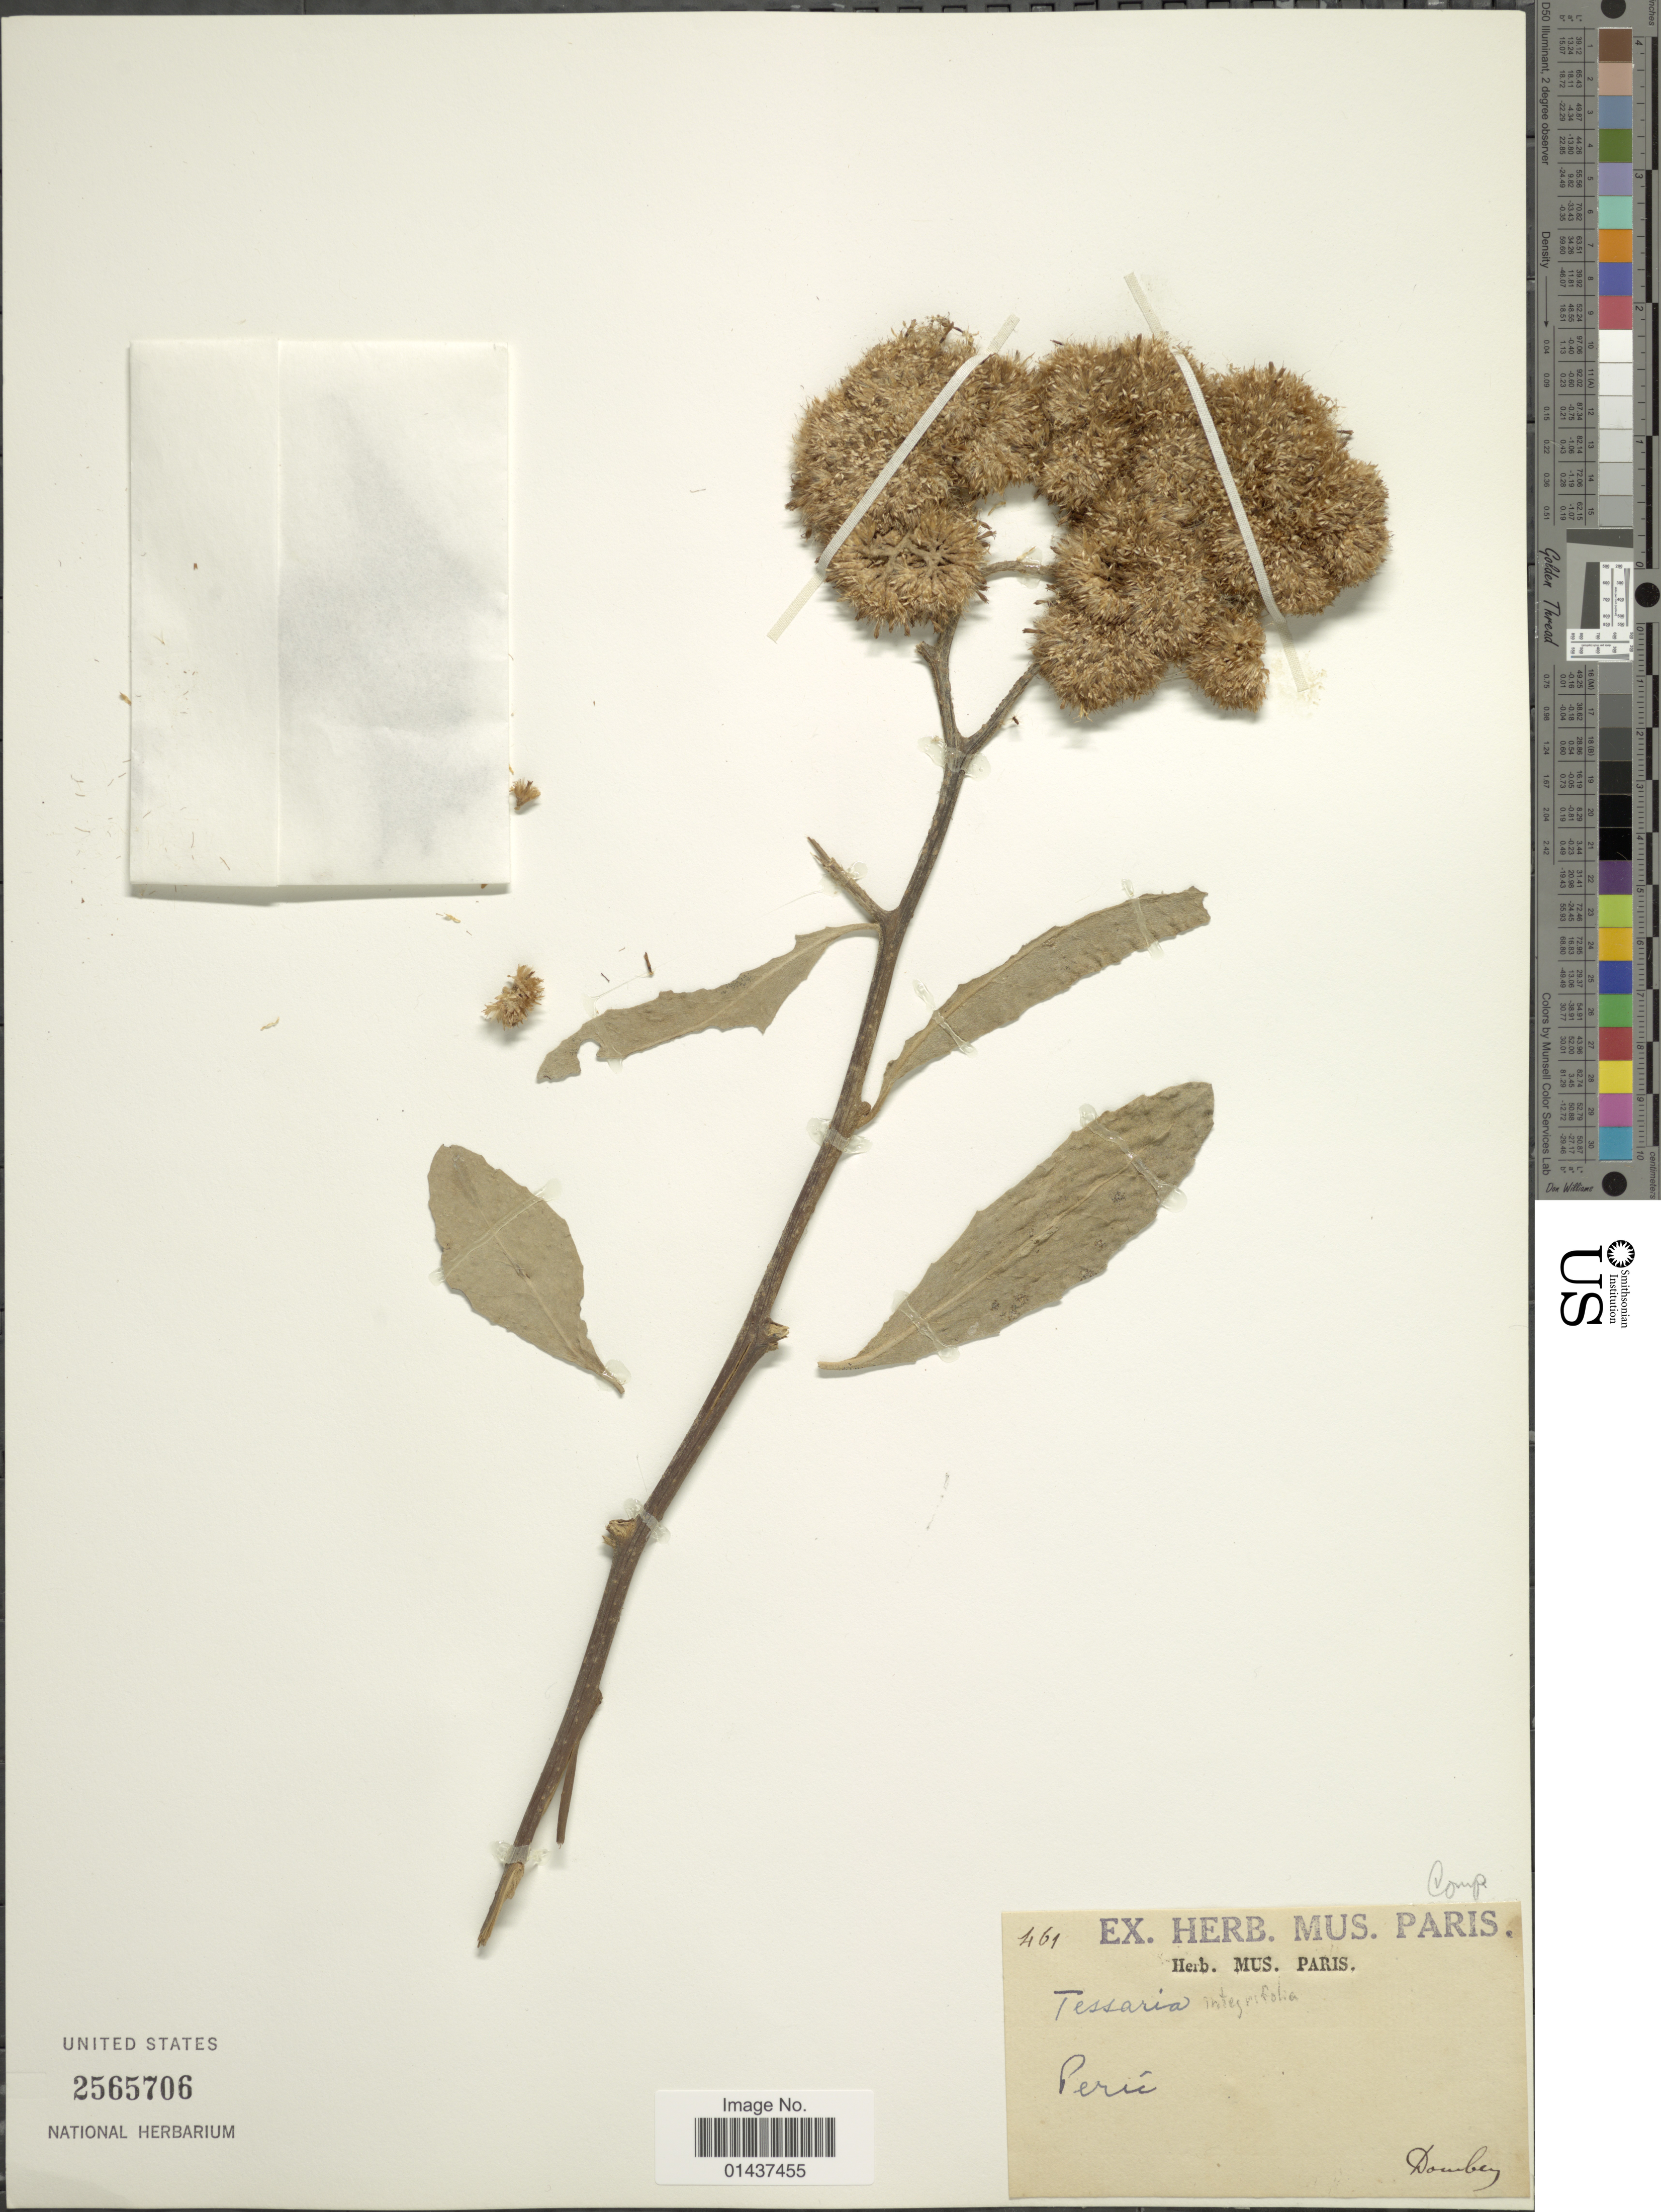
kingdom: Plantae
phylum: Tracheophyta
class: Magnoliopsida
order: Asterales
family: Asteraceae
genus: Tessaria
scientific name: Tessaria integrifolia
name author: Ruiz & Pav.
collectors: Dombey, --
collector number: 461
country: Peru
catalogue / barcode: US 2565706